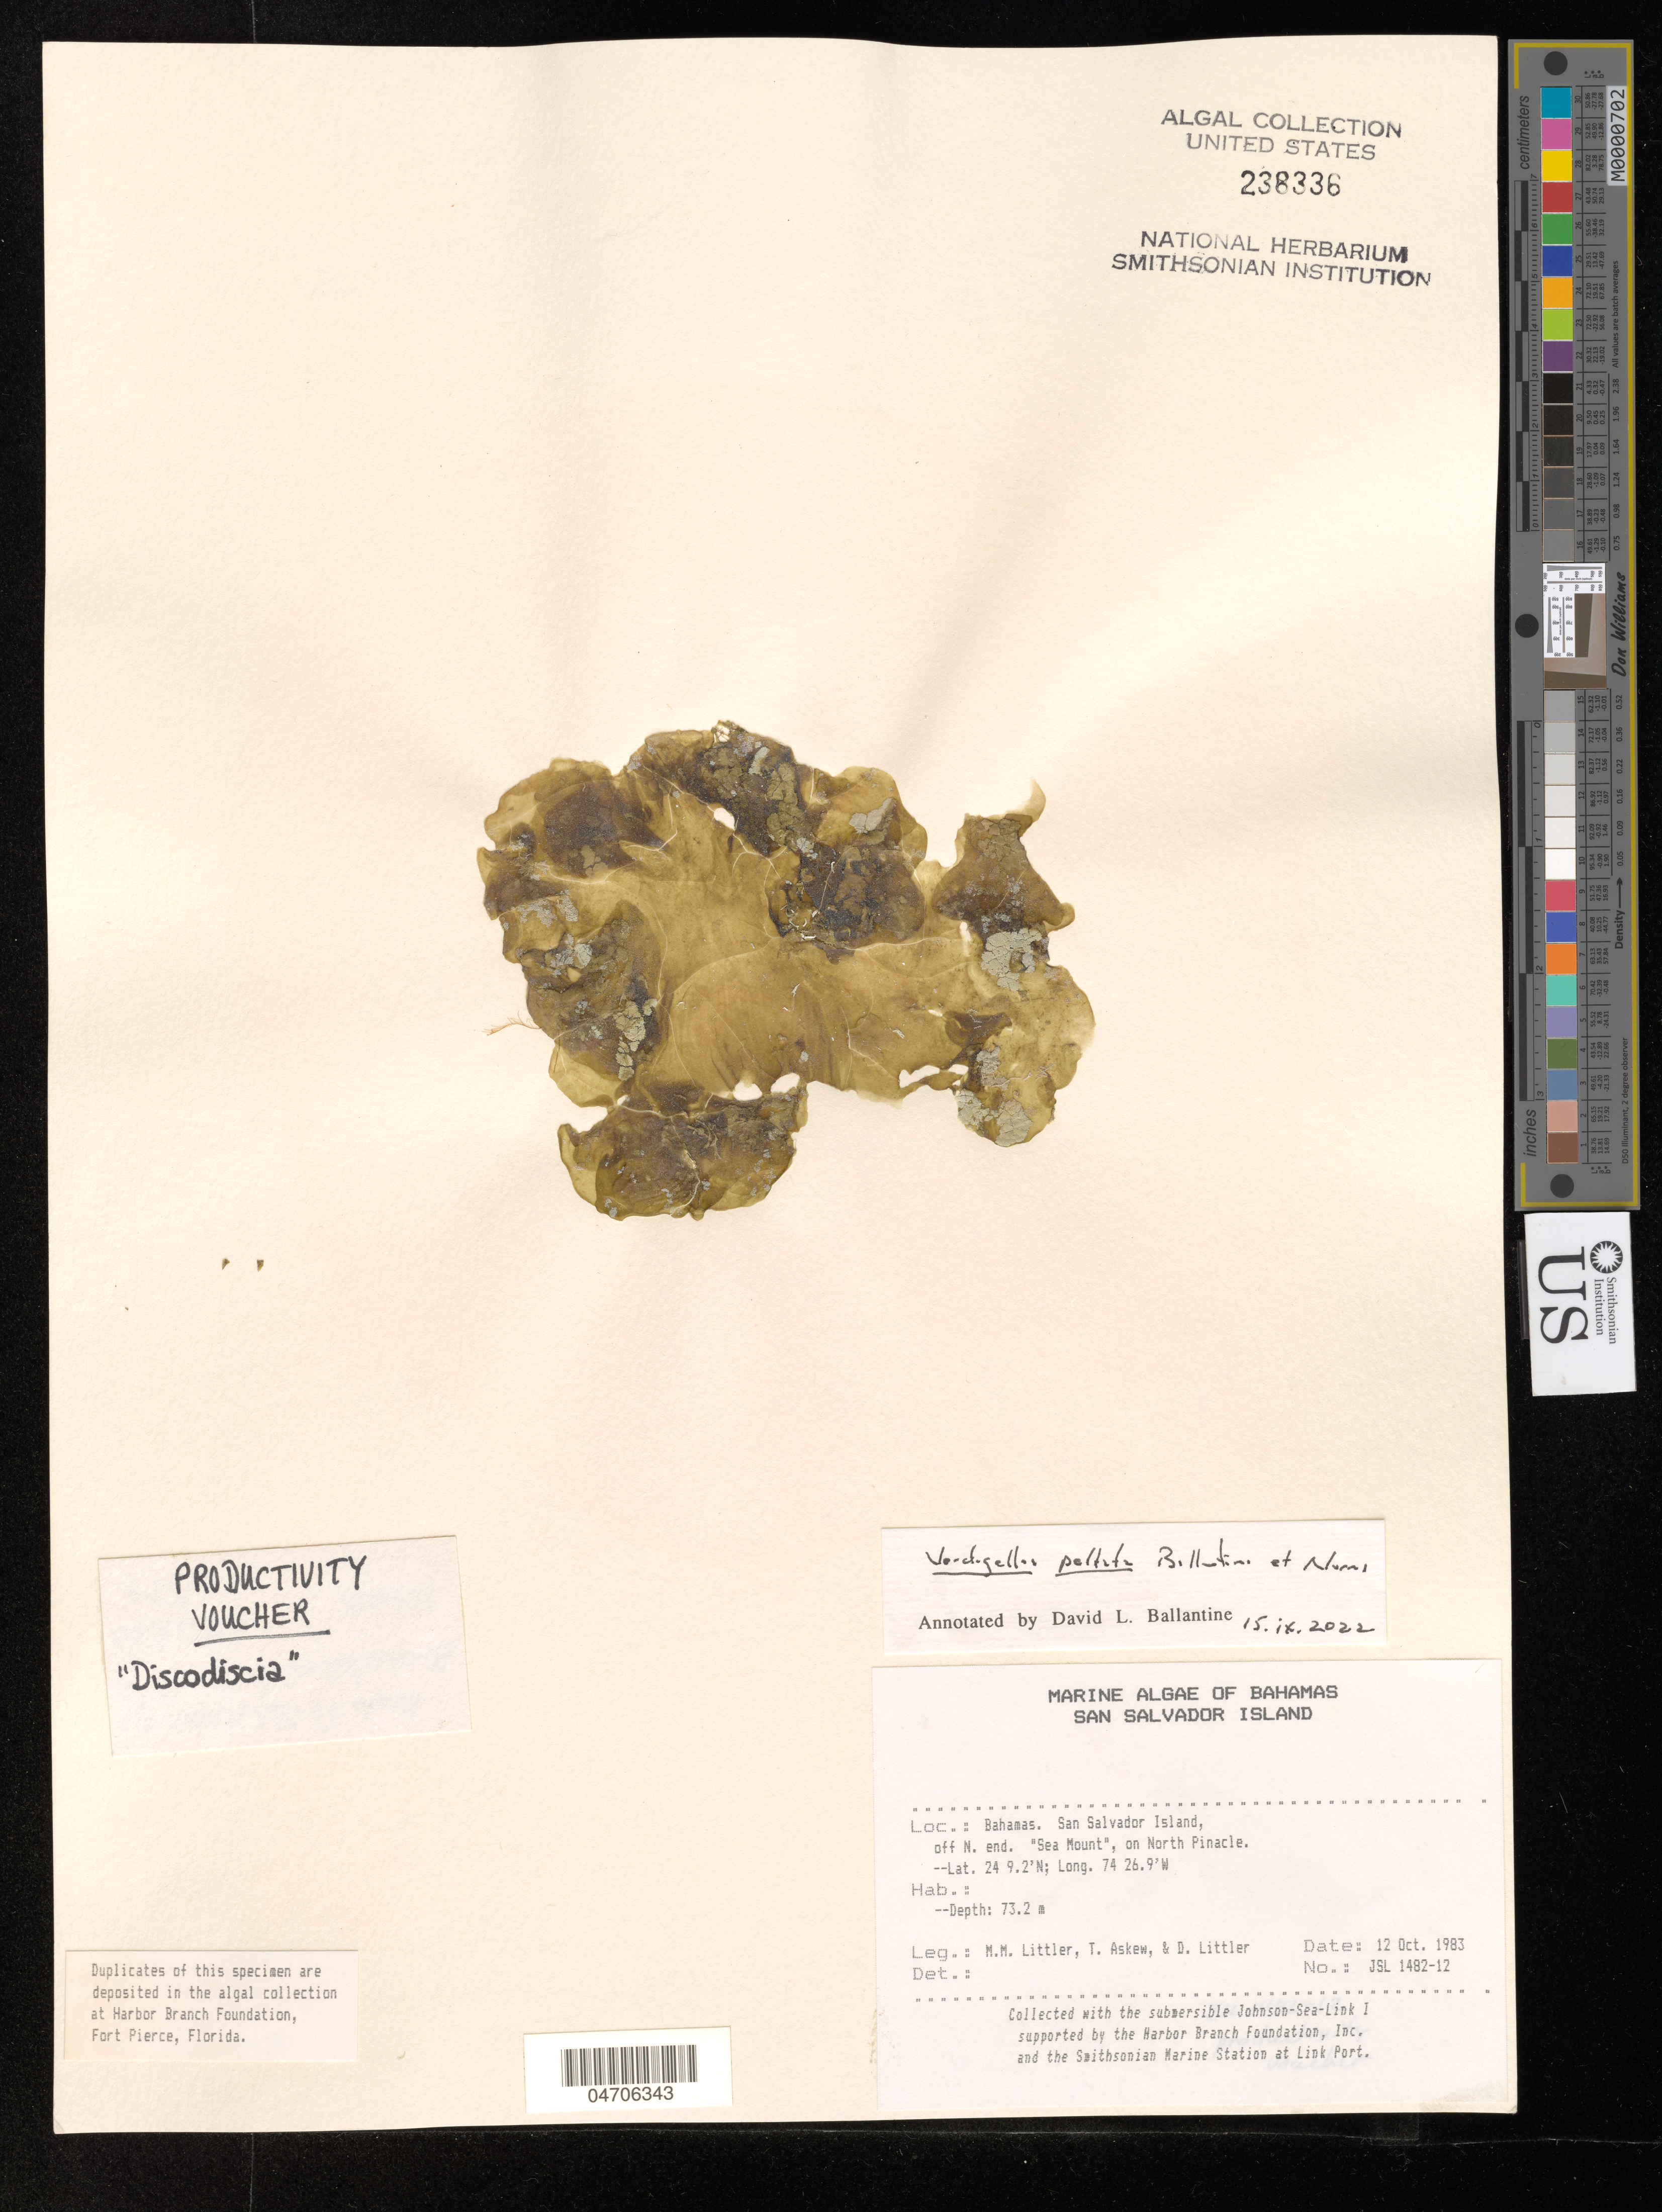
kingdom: Plantae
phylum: Chlorophyta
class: Prasinophyceae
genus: Verdigellas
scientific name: Verdigellas peltata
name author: D.L. Ballant. & J.N. Norris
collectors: M. M. Littler, T. Askew & D. S. Littler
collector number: JSL1482-12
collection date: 1983-10-12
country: Bahamas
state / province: San Salvador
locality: San Salvador Island, off N. end. "Sea mount", on North Pinacle.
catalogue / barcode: US 238336